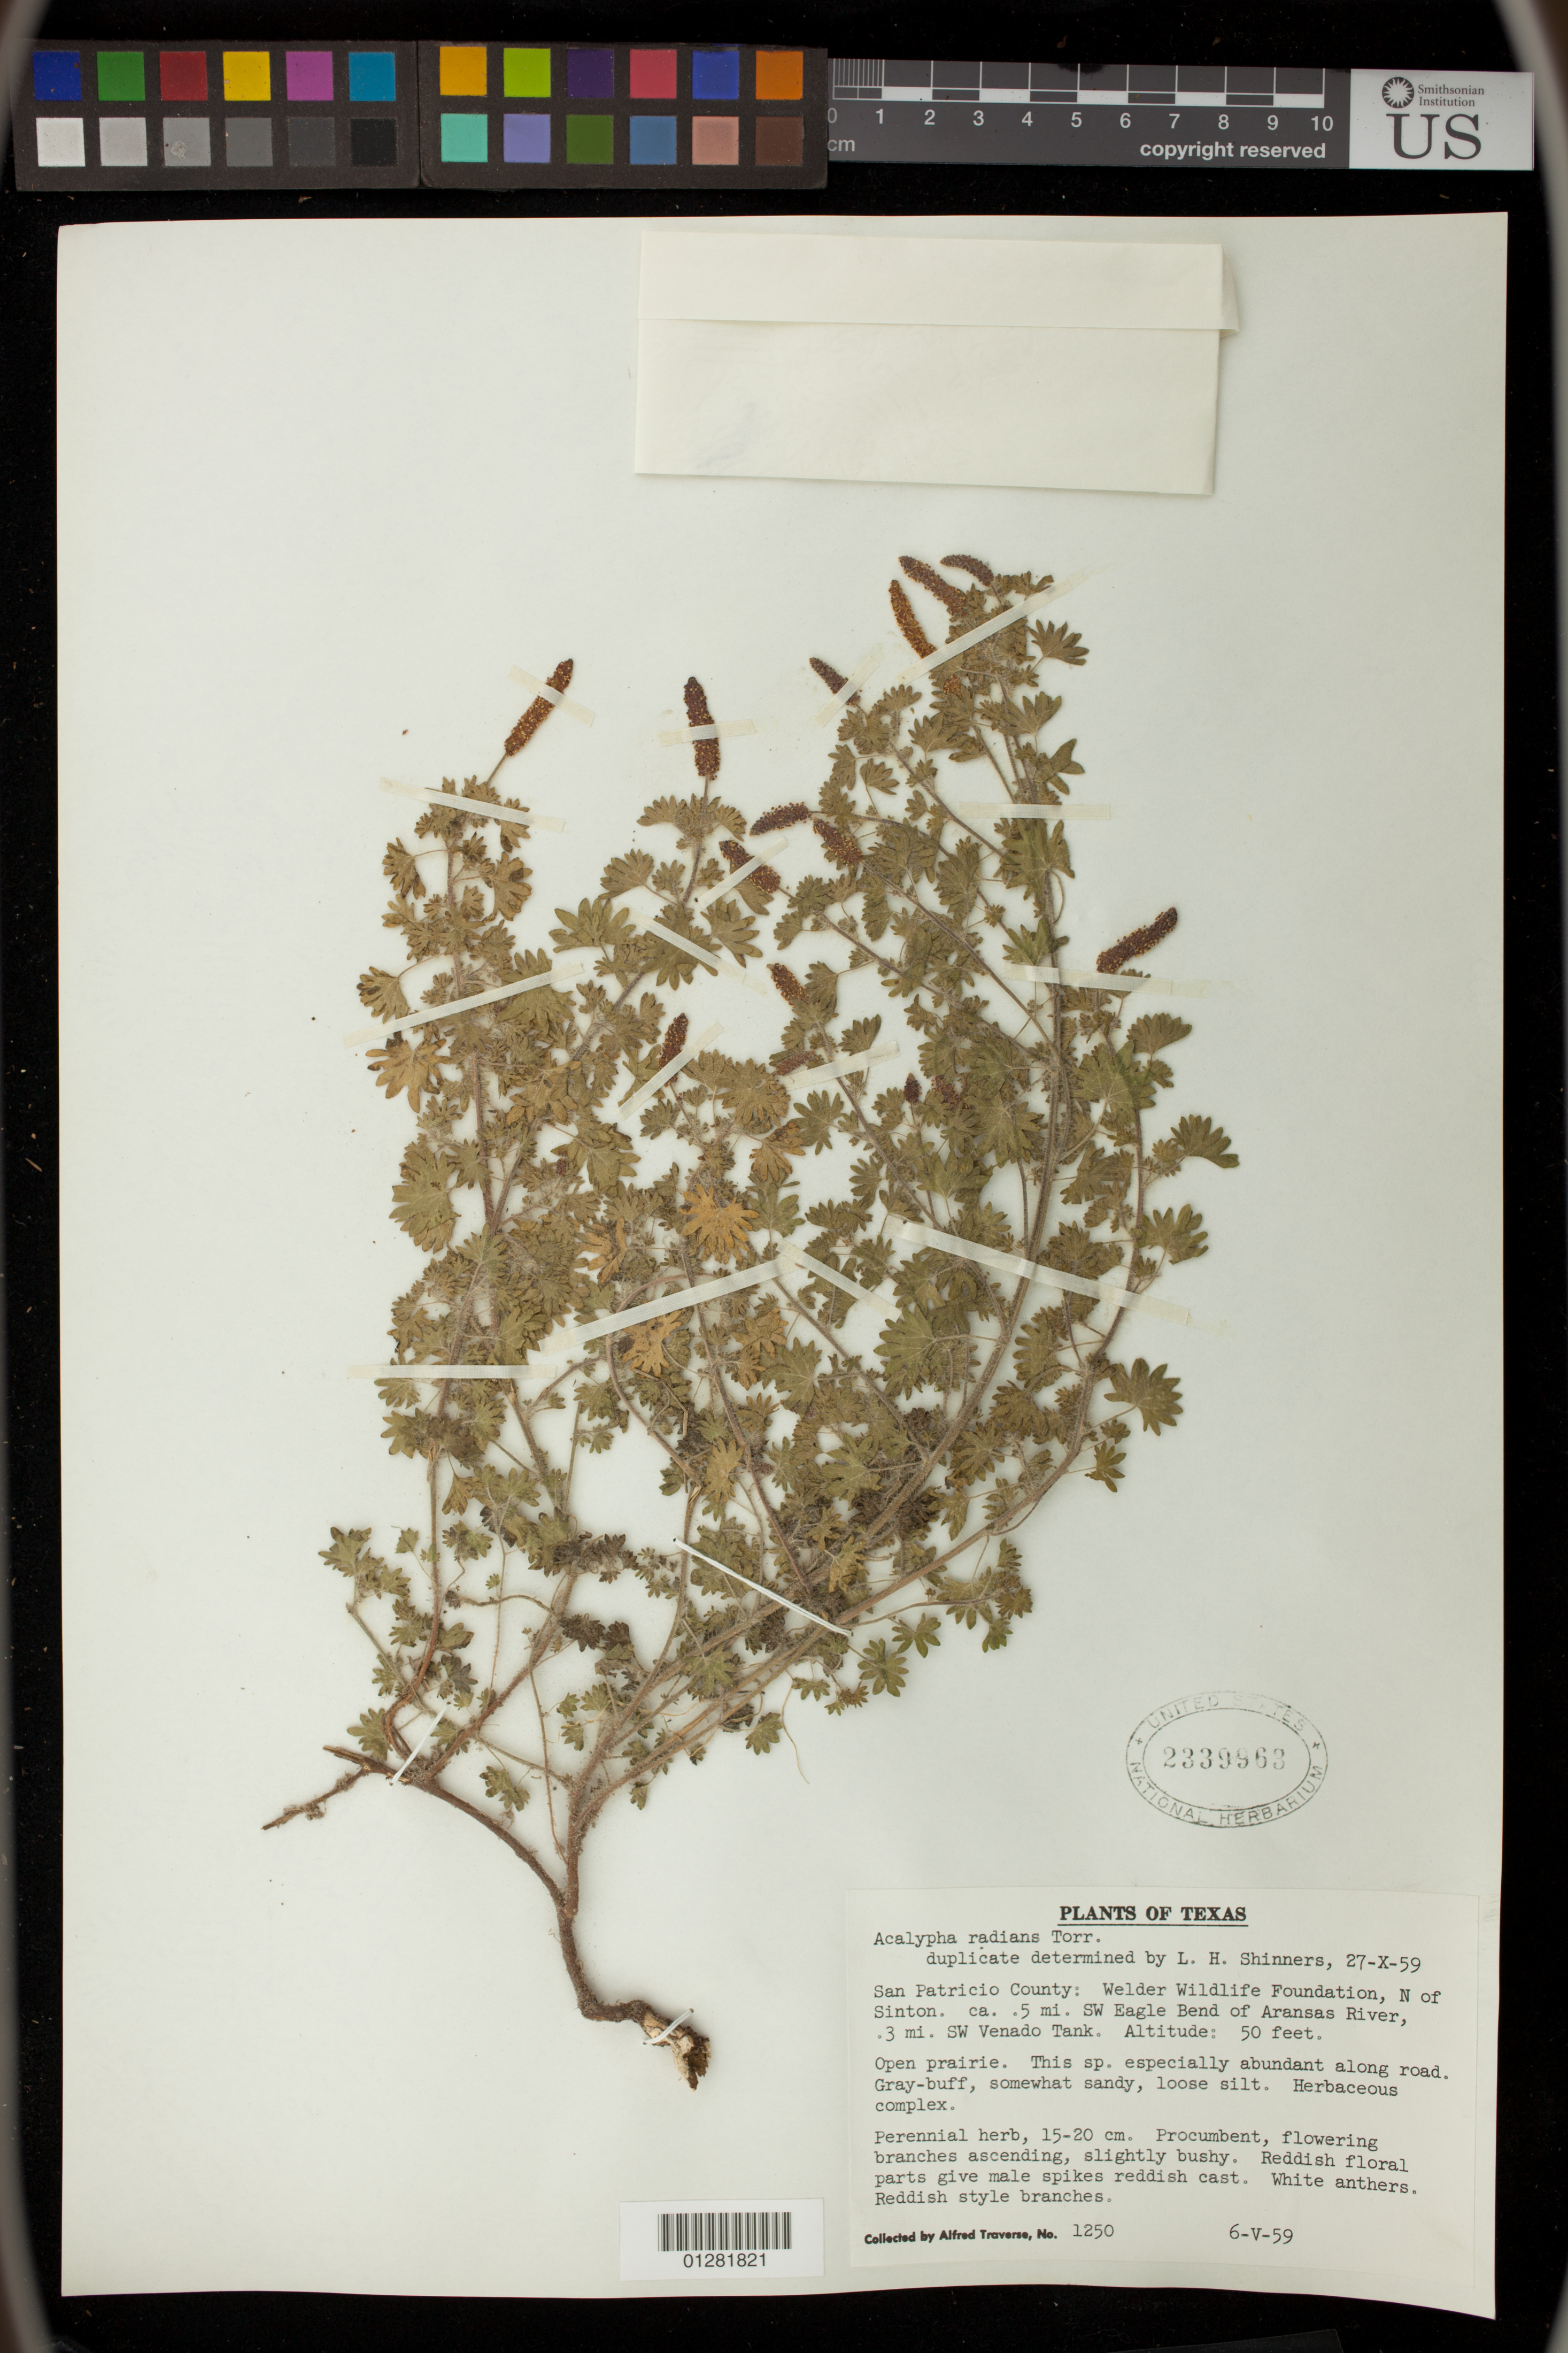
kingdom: Plantae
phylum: Tracheophyta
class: Magnoliopsida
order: Malpighiales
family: Euphorbiaceae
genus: Acalypha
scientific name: Acalypha radians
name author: Torr.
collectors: A. Traverse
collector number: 1250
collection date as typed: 6 May 1959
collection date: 1959-05-06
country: United States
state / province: Texas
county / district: San Patricio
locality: Welder Wildlife Foundation, N of Sinton. Ca 5 mi SW Eagle Bend of Aransas River, 3 mi SW Venado Tank.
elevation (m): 15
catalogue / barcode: US 2339963